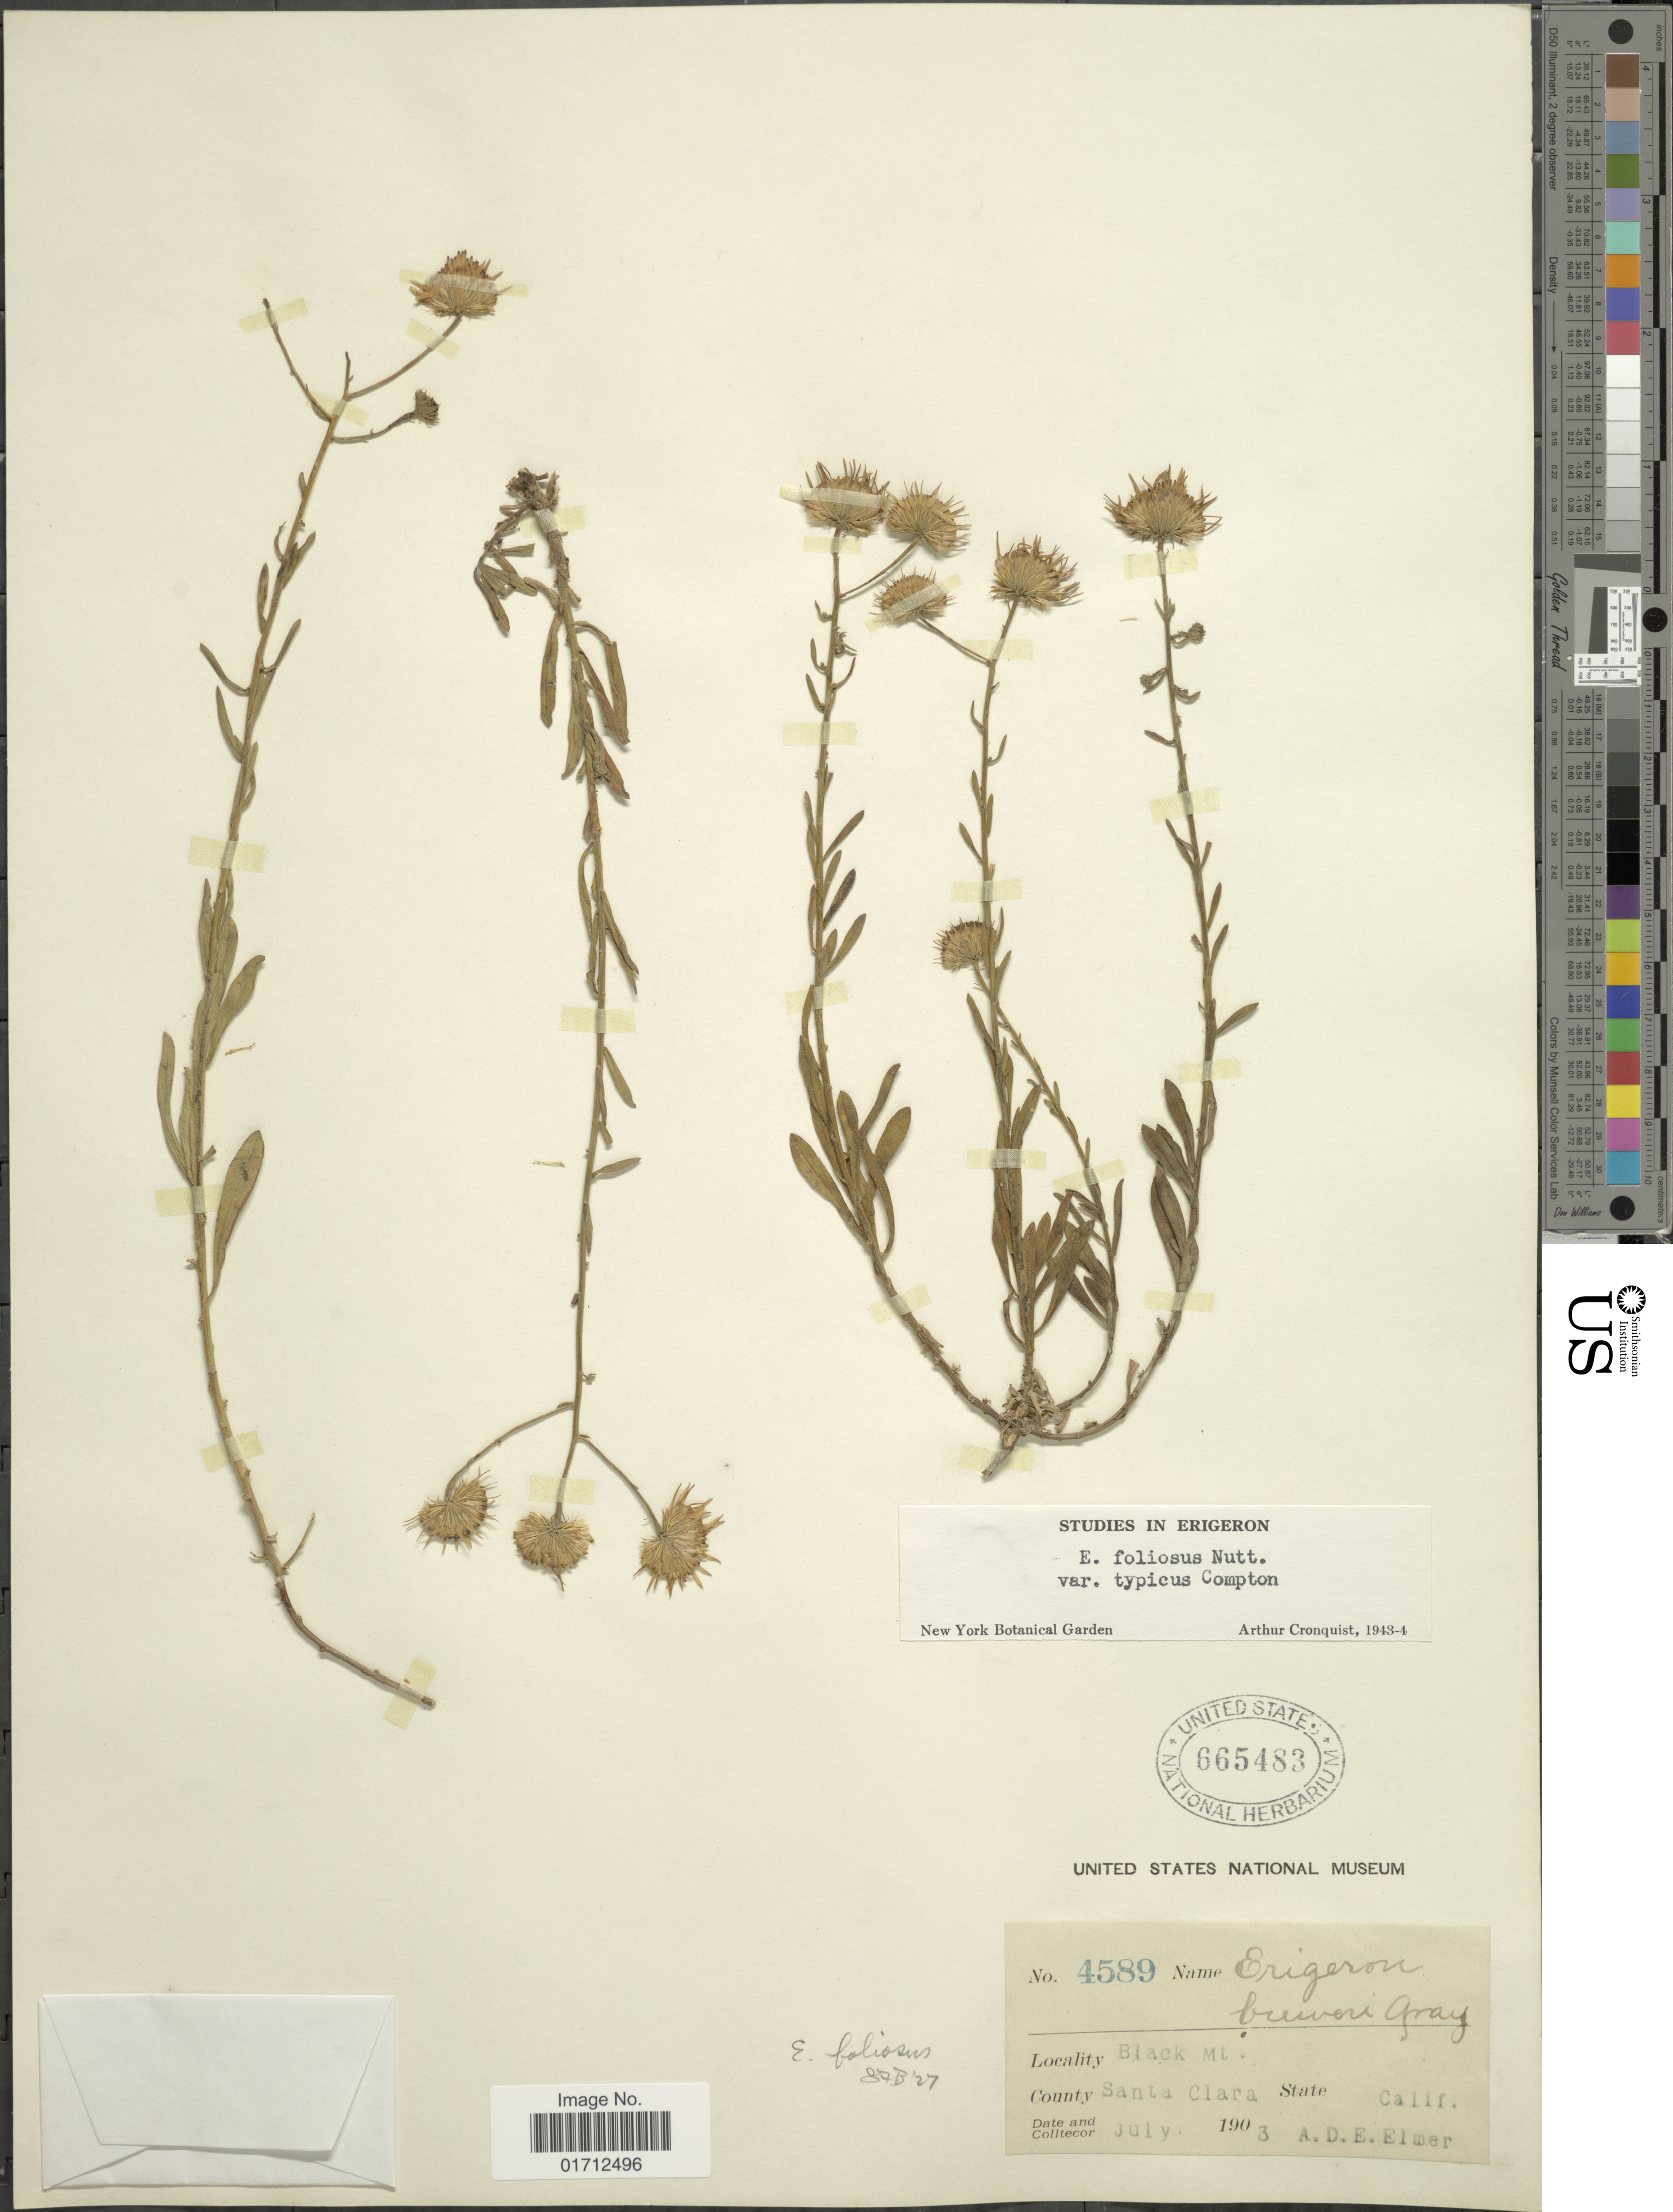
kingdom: Plantae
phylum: Tracheophyta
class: Magnoliopsida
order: Asterales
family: Asteraceae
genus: Erigeron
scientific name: Erigeron foliosus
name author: Nutt.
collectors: A. D. E. Elmer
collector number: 4589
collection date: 1903-07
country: United States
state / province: California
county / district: Santa Clara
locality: County: Santa Clara, Black Mt.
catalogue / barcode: US 665483